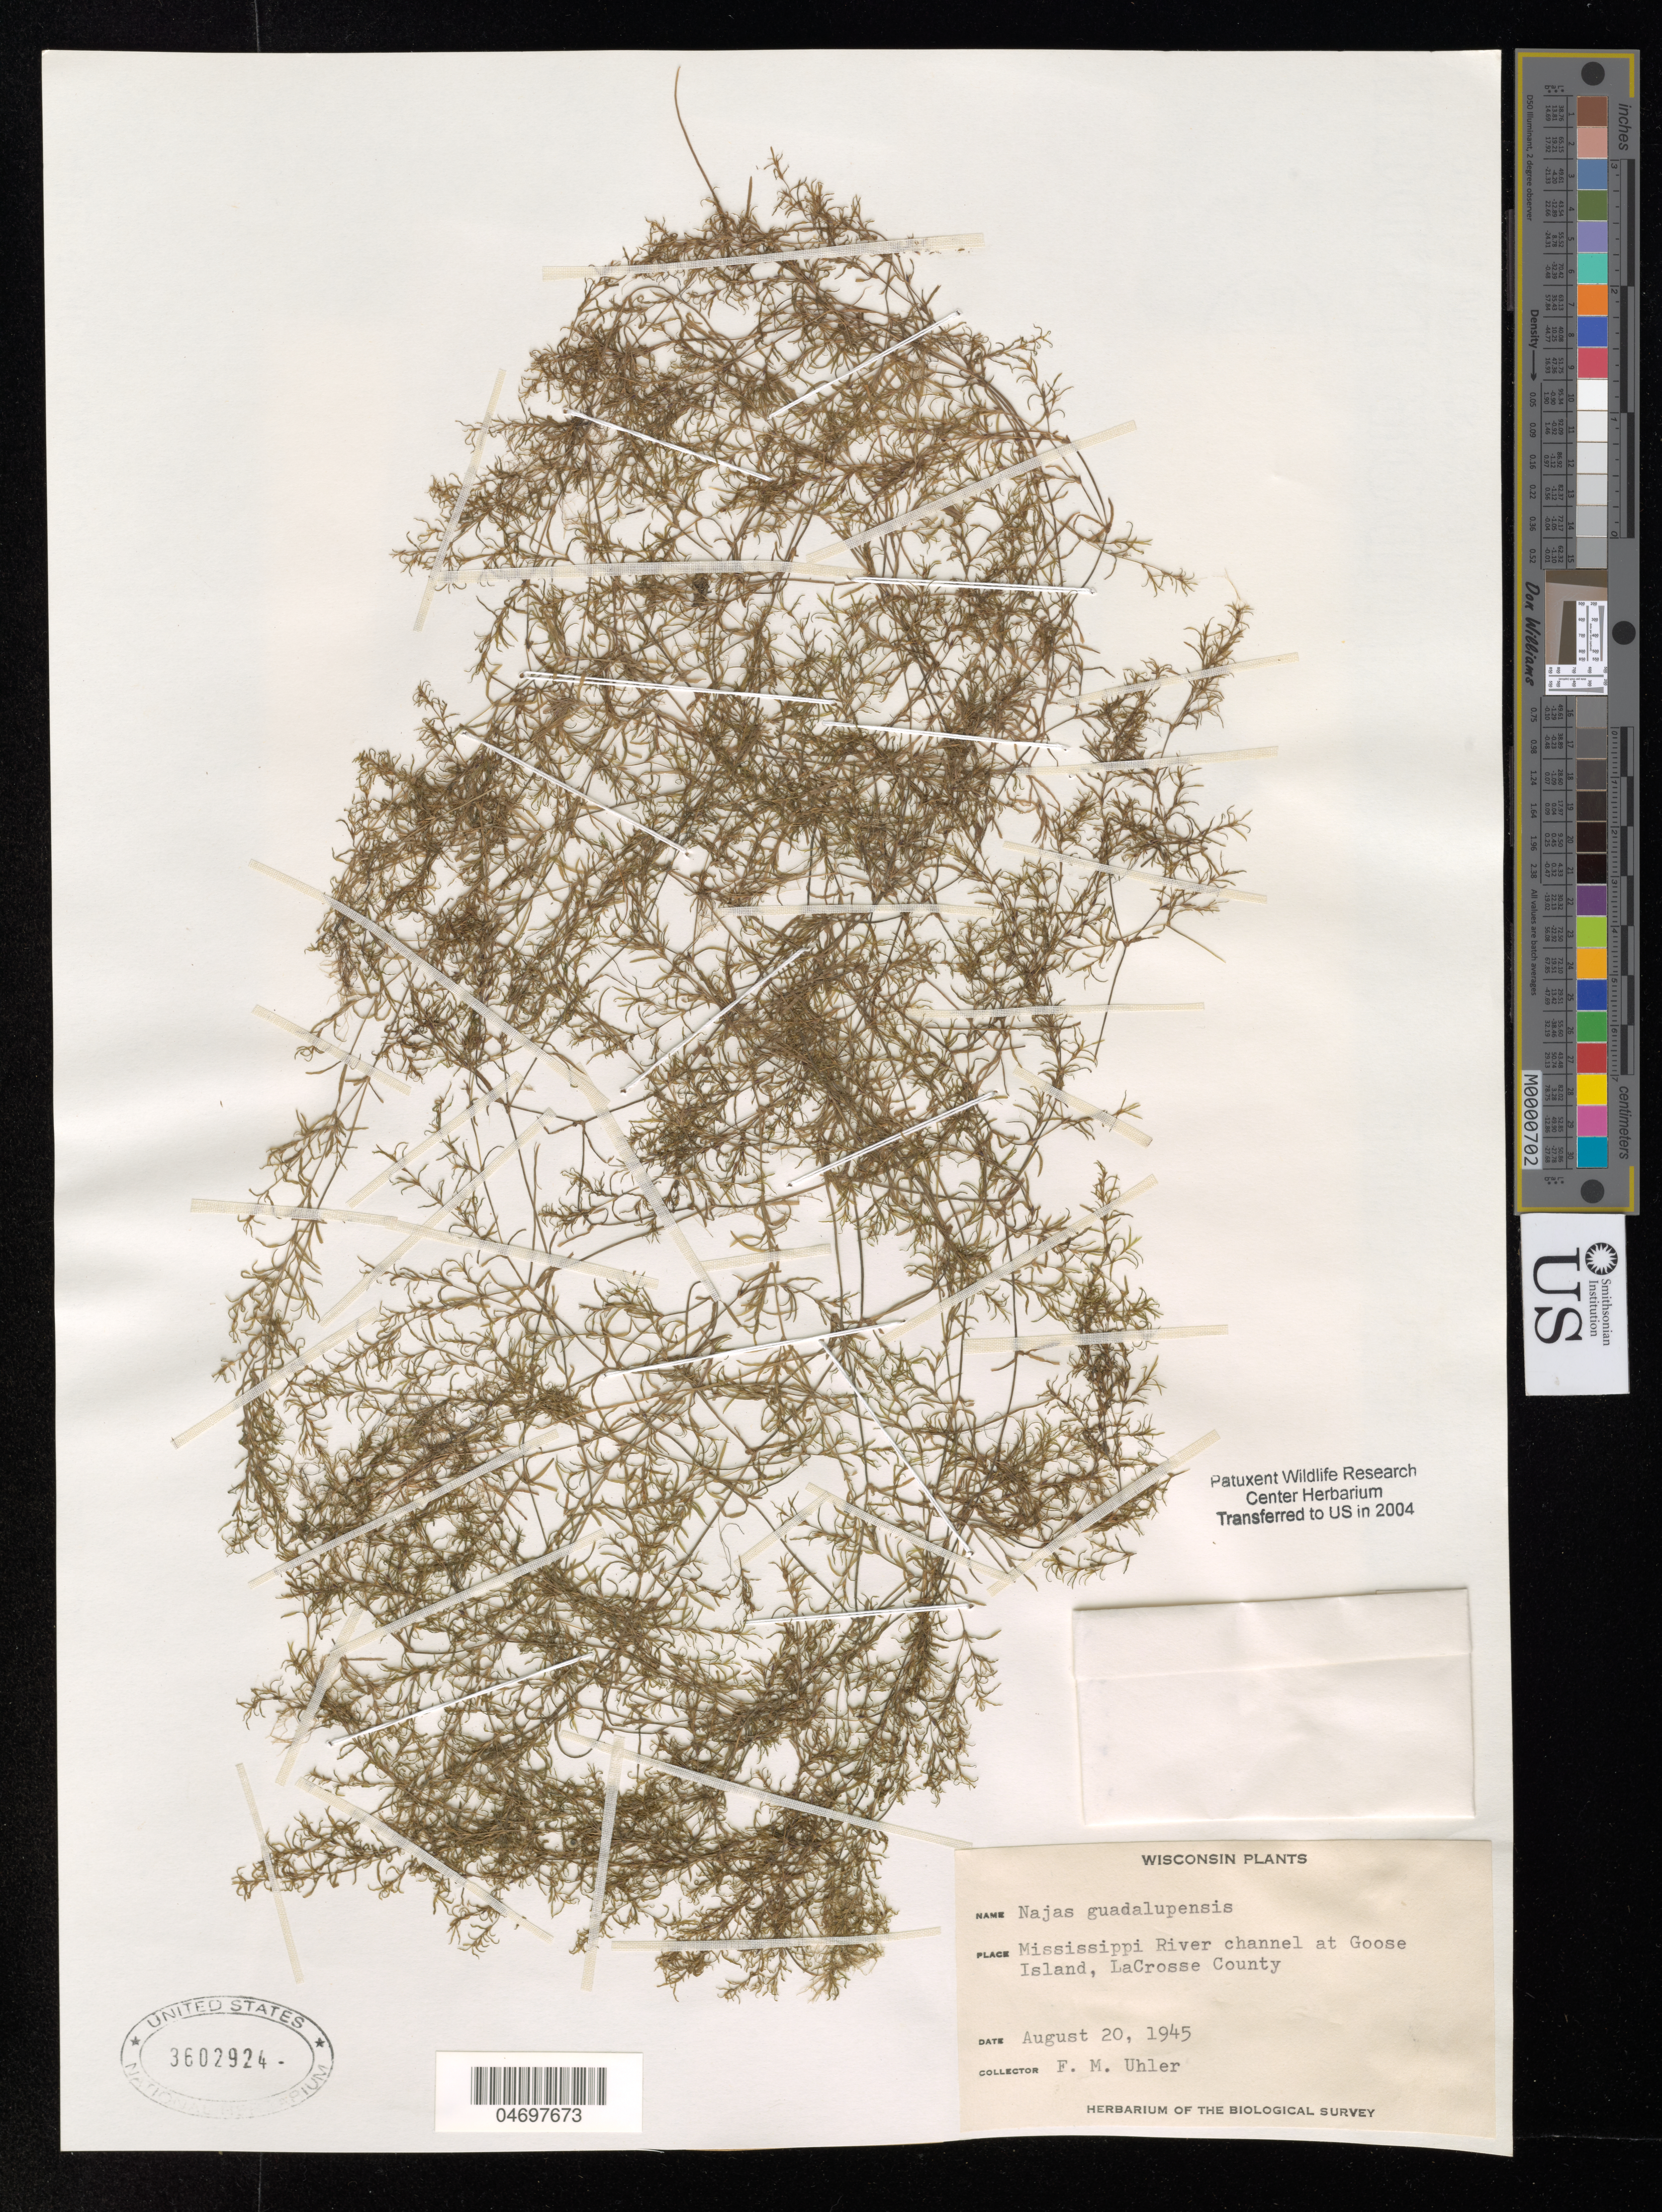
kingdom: Plantae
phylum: Tracheophyta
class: Liliopsida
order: Alismatales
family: Hydrocharitaceae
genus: Najas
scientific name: Najas guadalupensis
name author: (Spreng.) Magnus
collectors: F. Uhler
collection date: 1945-08-20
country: United States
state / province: Wisconsin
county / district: Lacrosse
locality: Mississippi River channel at Goose Island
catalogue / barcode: US 3602924